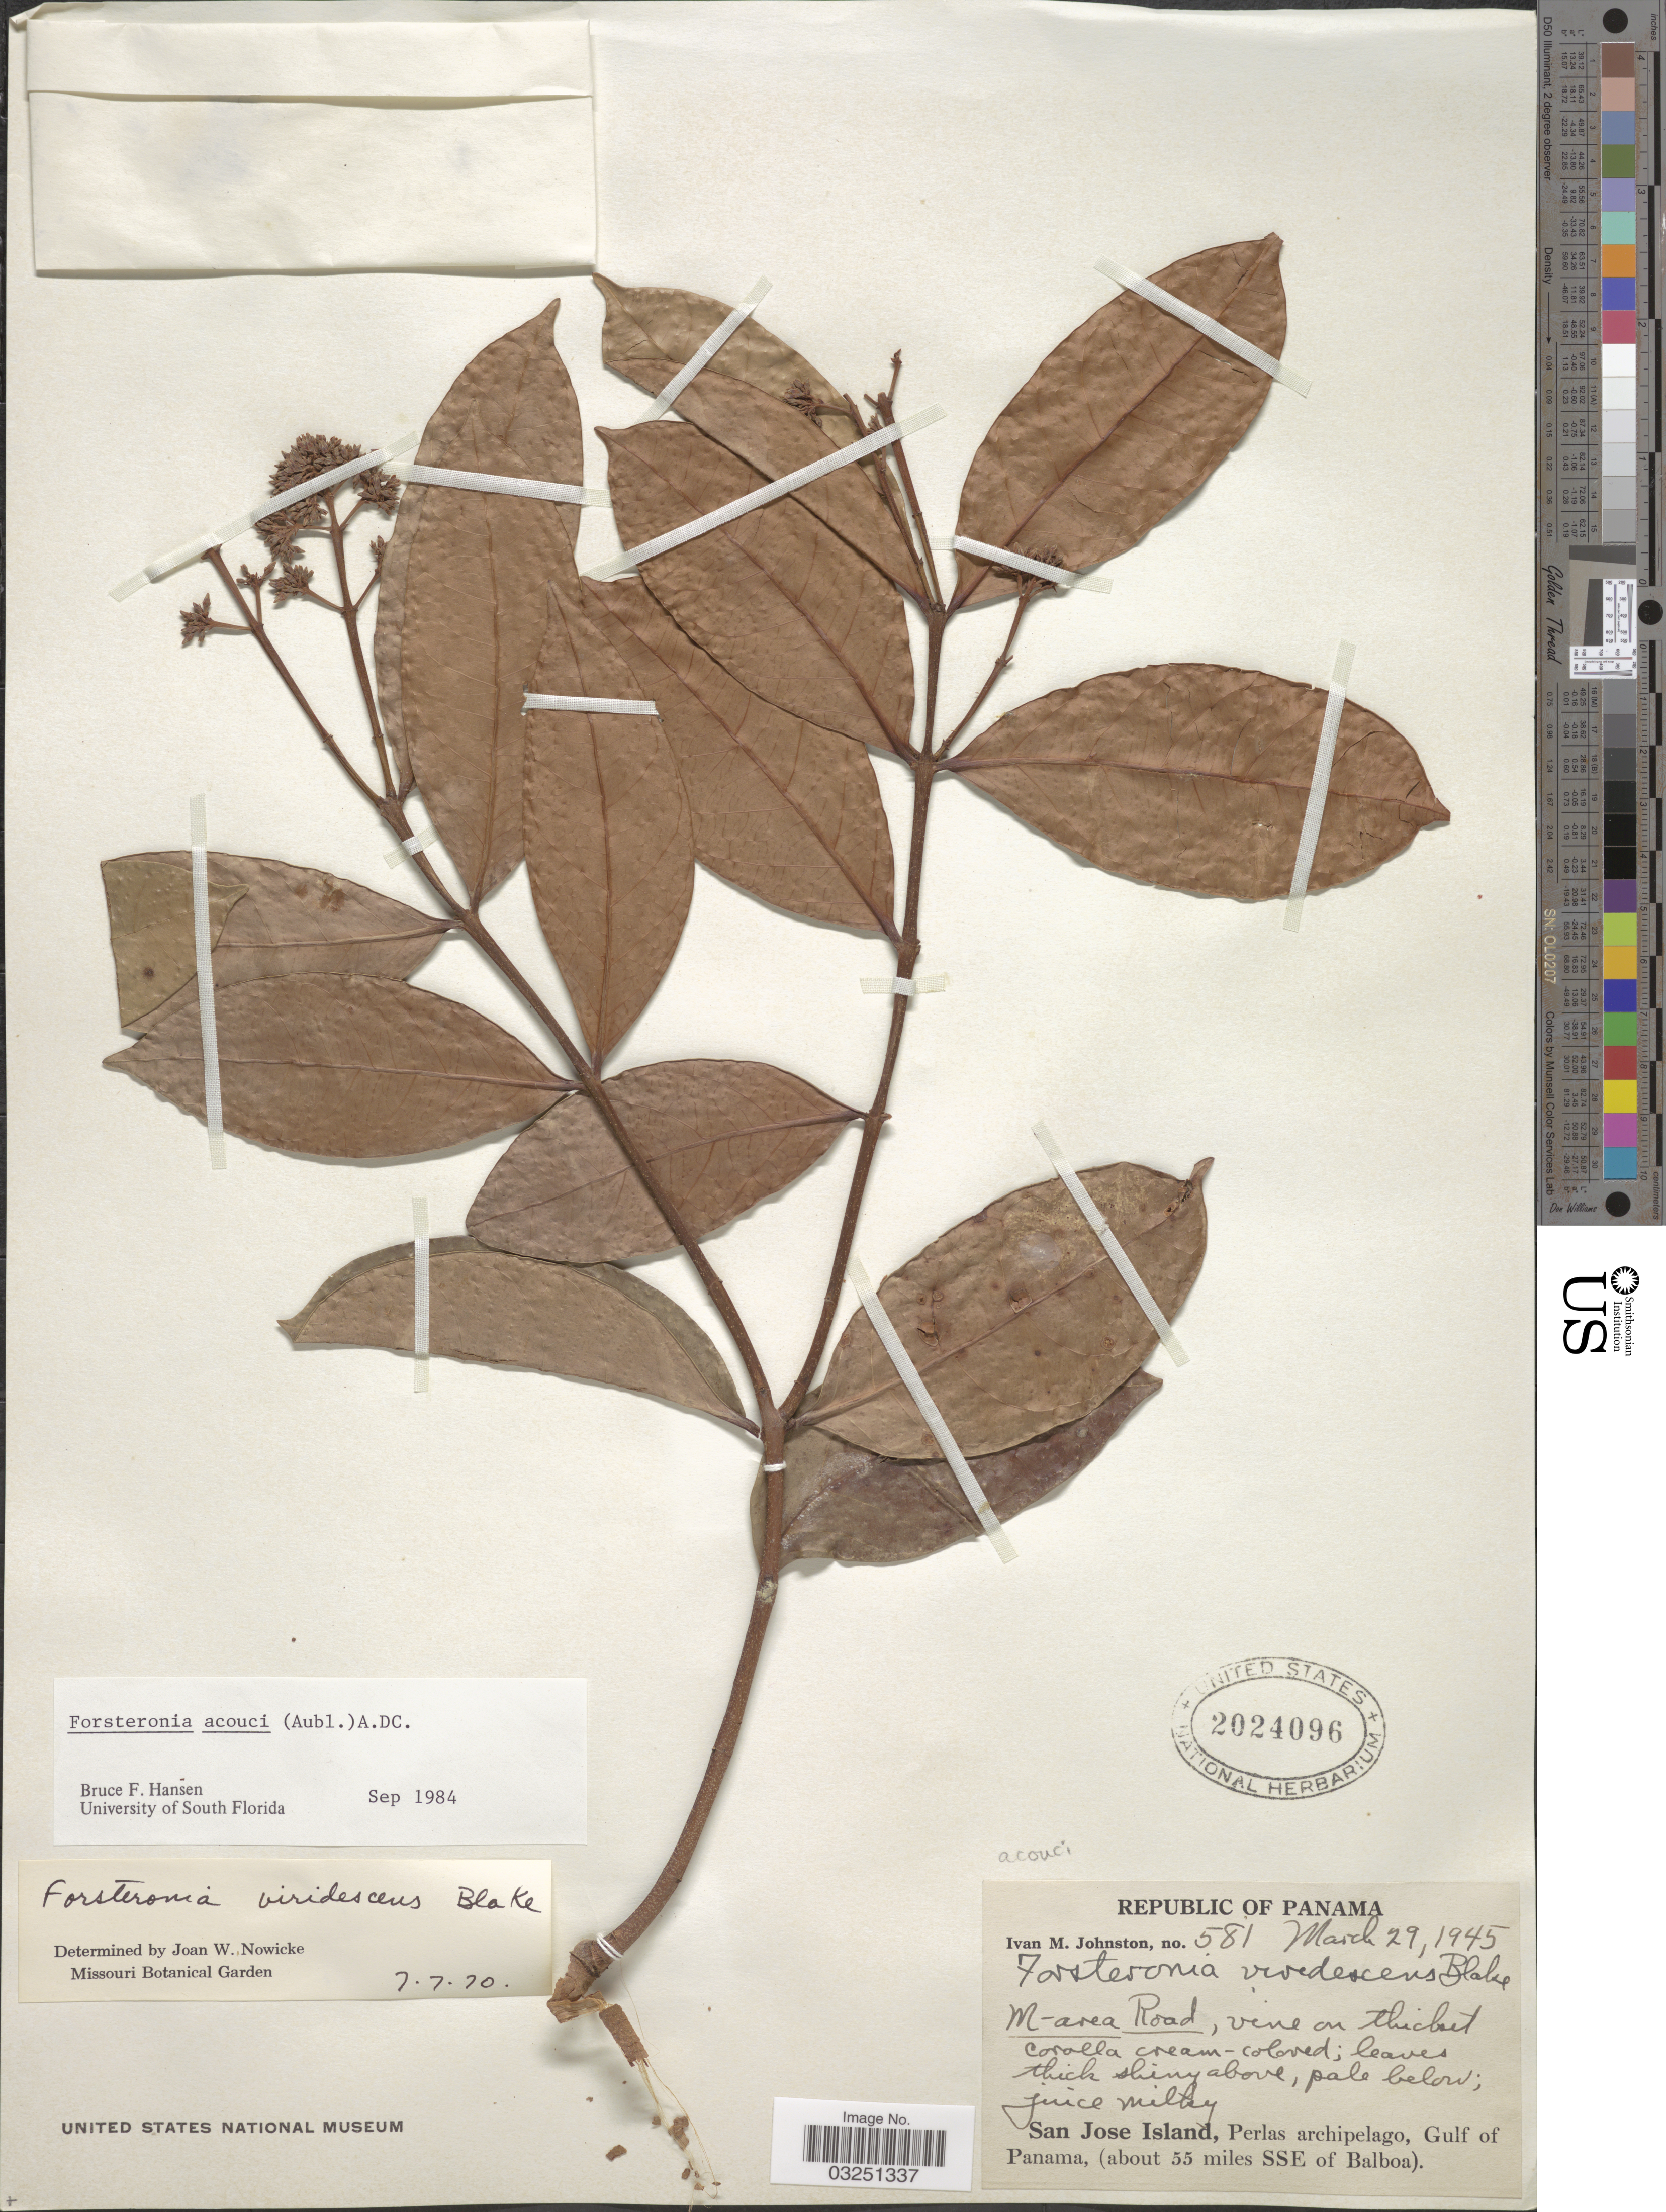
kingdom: Plantae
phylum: Tracheophyta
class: Magnoliopsida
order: Gentianales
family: Apocynaceae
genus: Forsteronia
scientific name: Forsteronia acouci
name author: (Aubl.) A. DC.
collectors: I.M. Johnston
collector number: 581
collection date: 1945-03-29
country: Panama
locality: M-area Road. San Jose Island, Perlas archipelago, Gulf of Panama, (about 55 miles SSE of Balboa).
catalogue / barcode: US 2024096